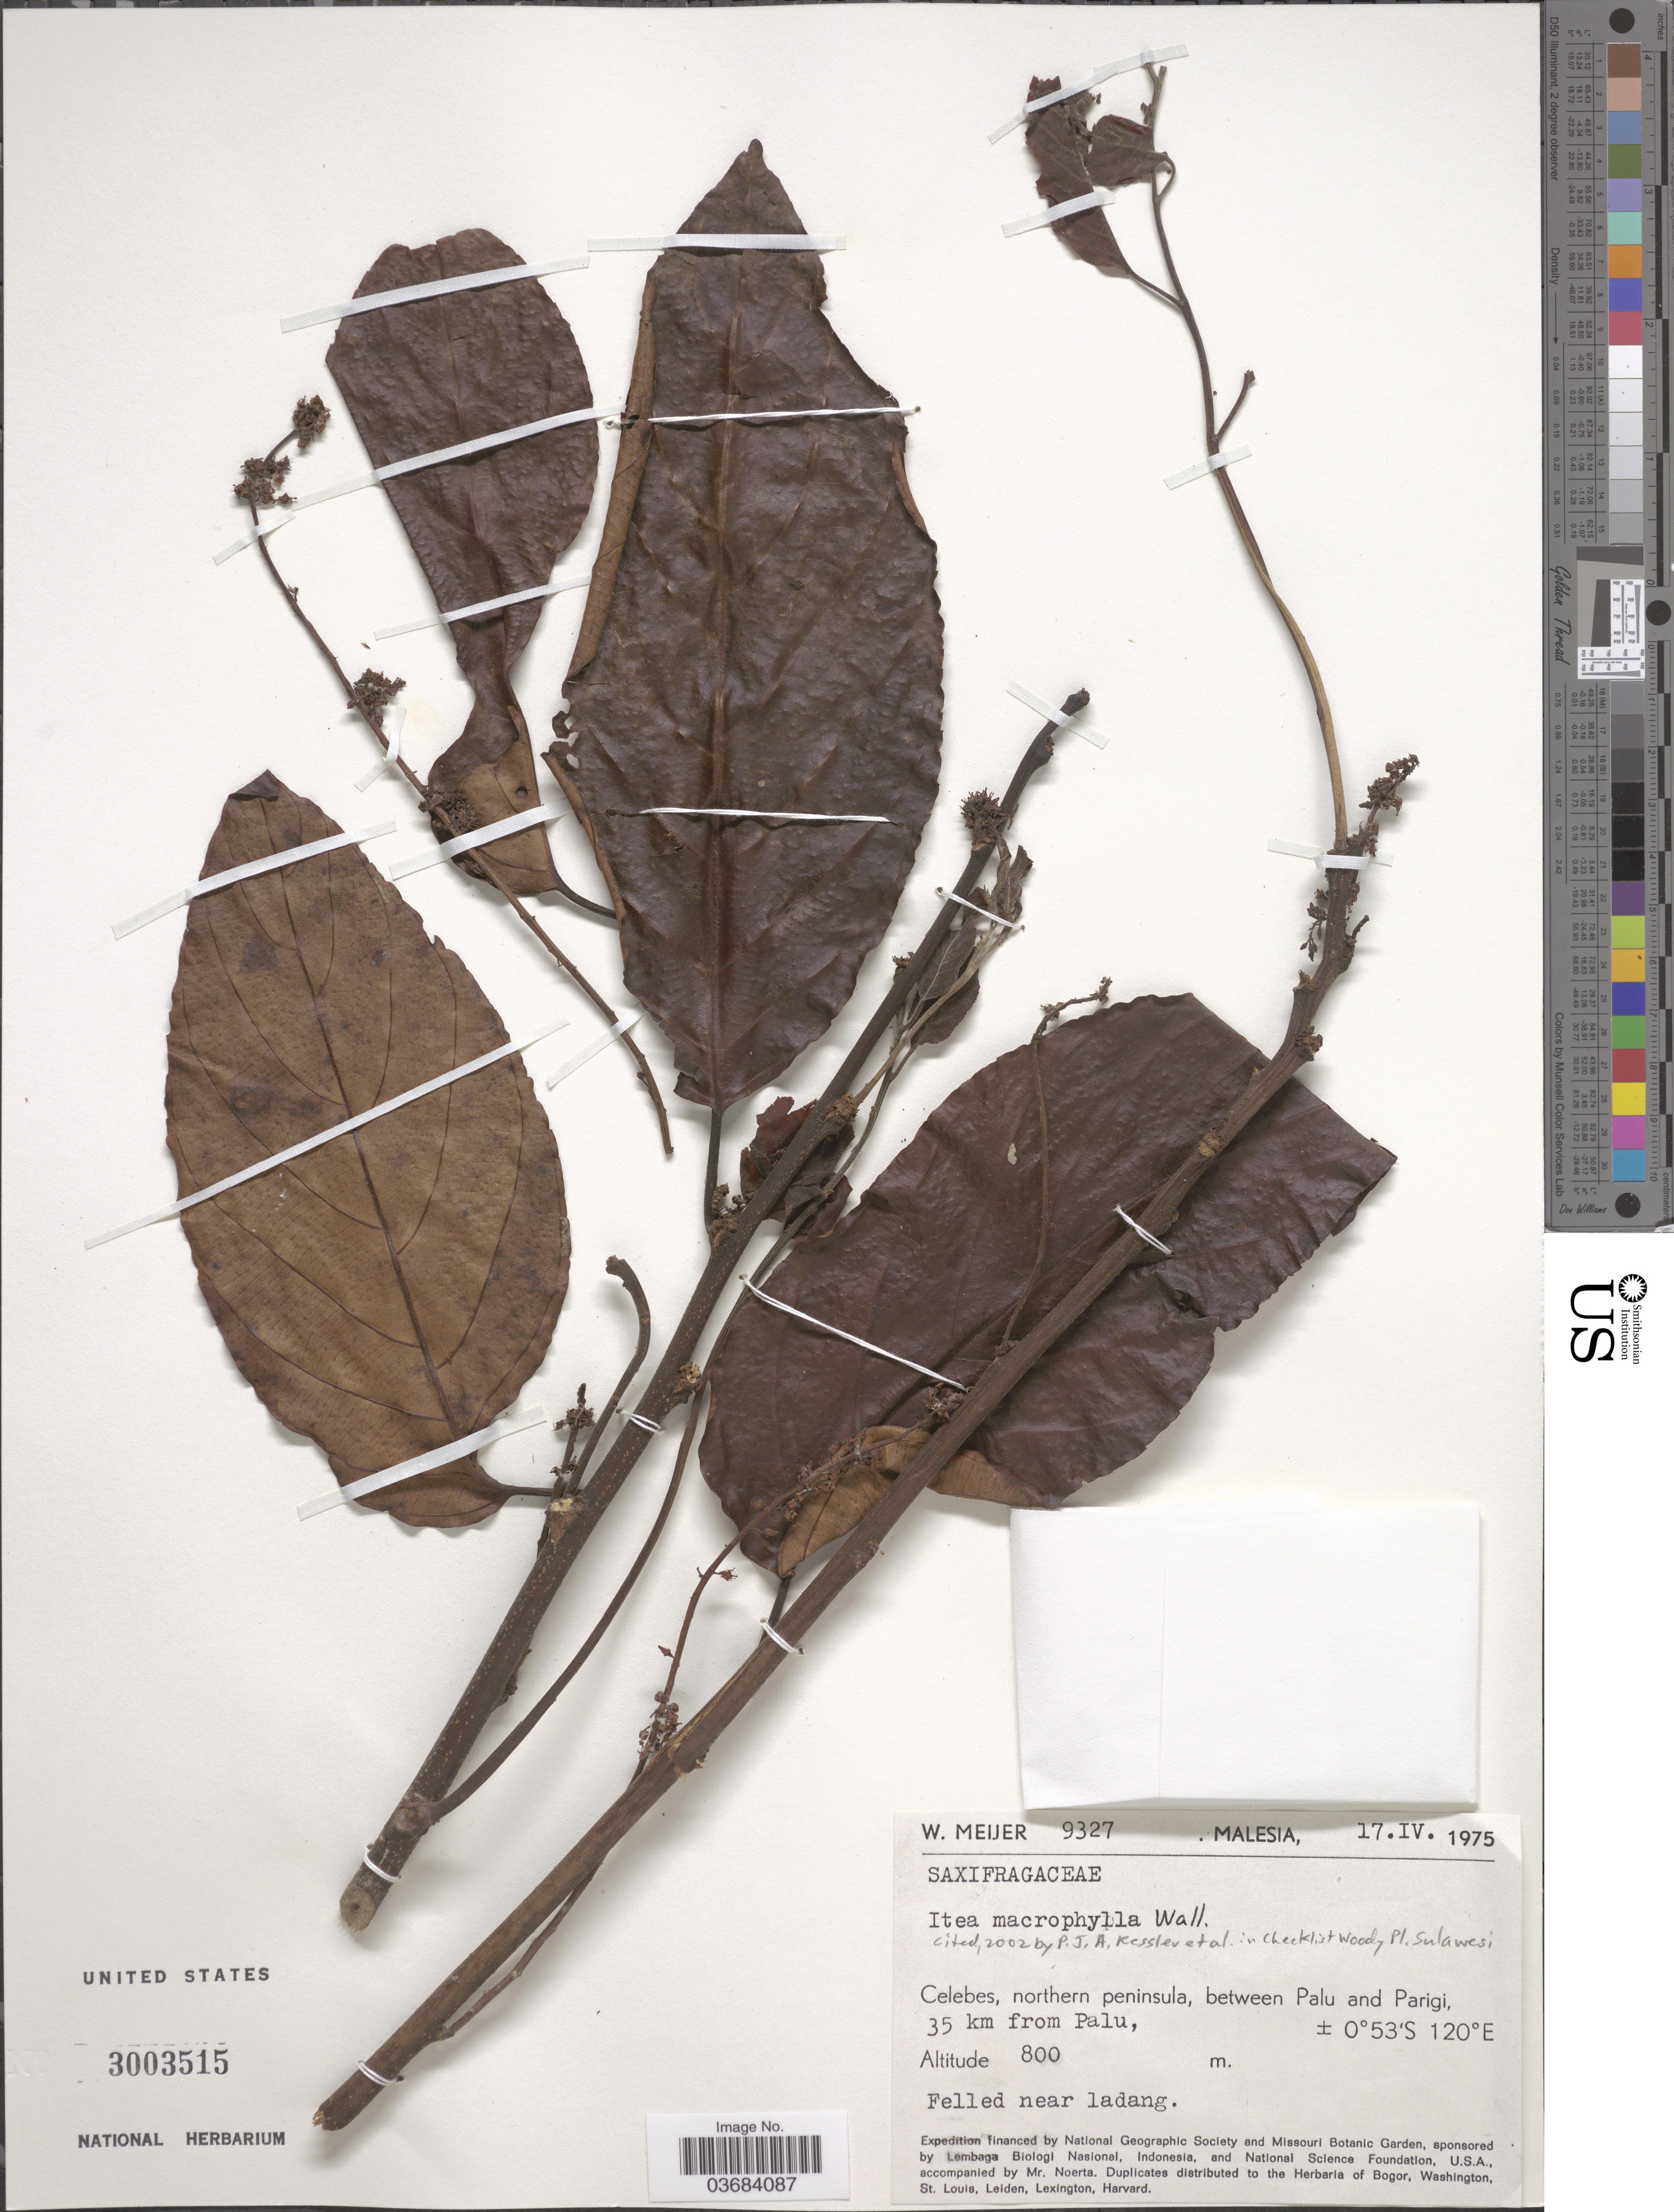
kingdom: Plantae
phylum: Tracheophyta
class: Magnoliopsida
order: Saxifragales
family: Iteaceae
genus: Itea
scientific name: Itea macrophylla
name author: Wall.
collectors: W. Meijer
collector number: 9327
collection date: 1975-04-17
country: Malaysia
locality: Celebes, northern peninsula, between Palu and Parigi, 35 km from Palu.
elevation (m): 800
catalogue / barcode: US 3003515